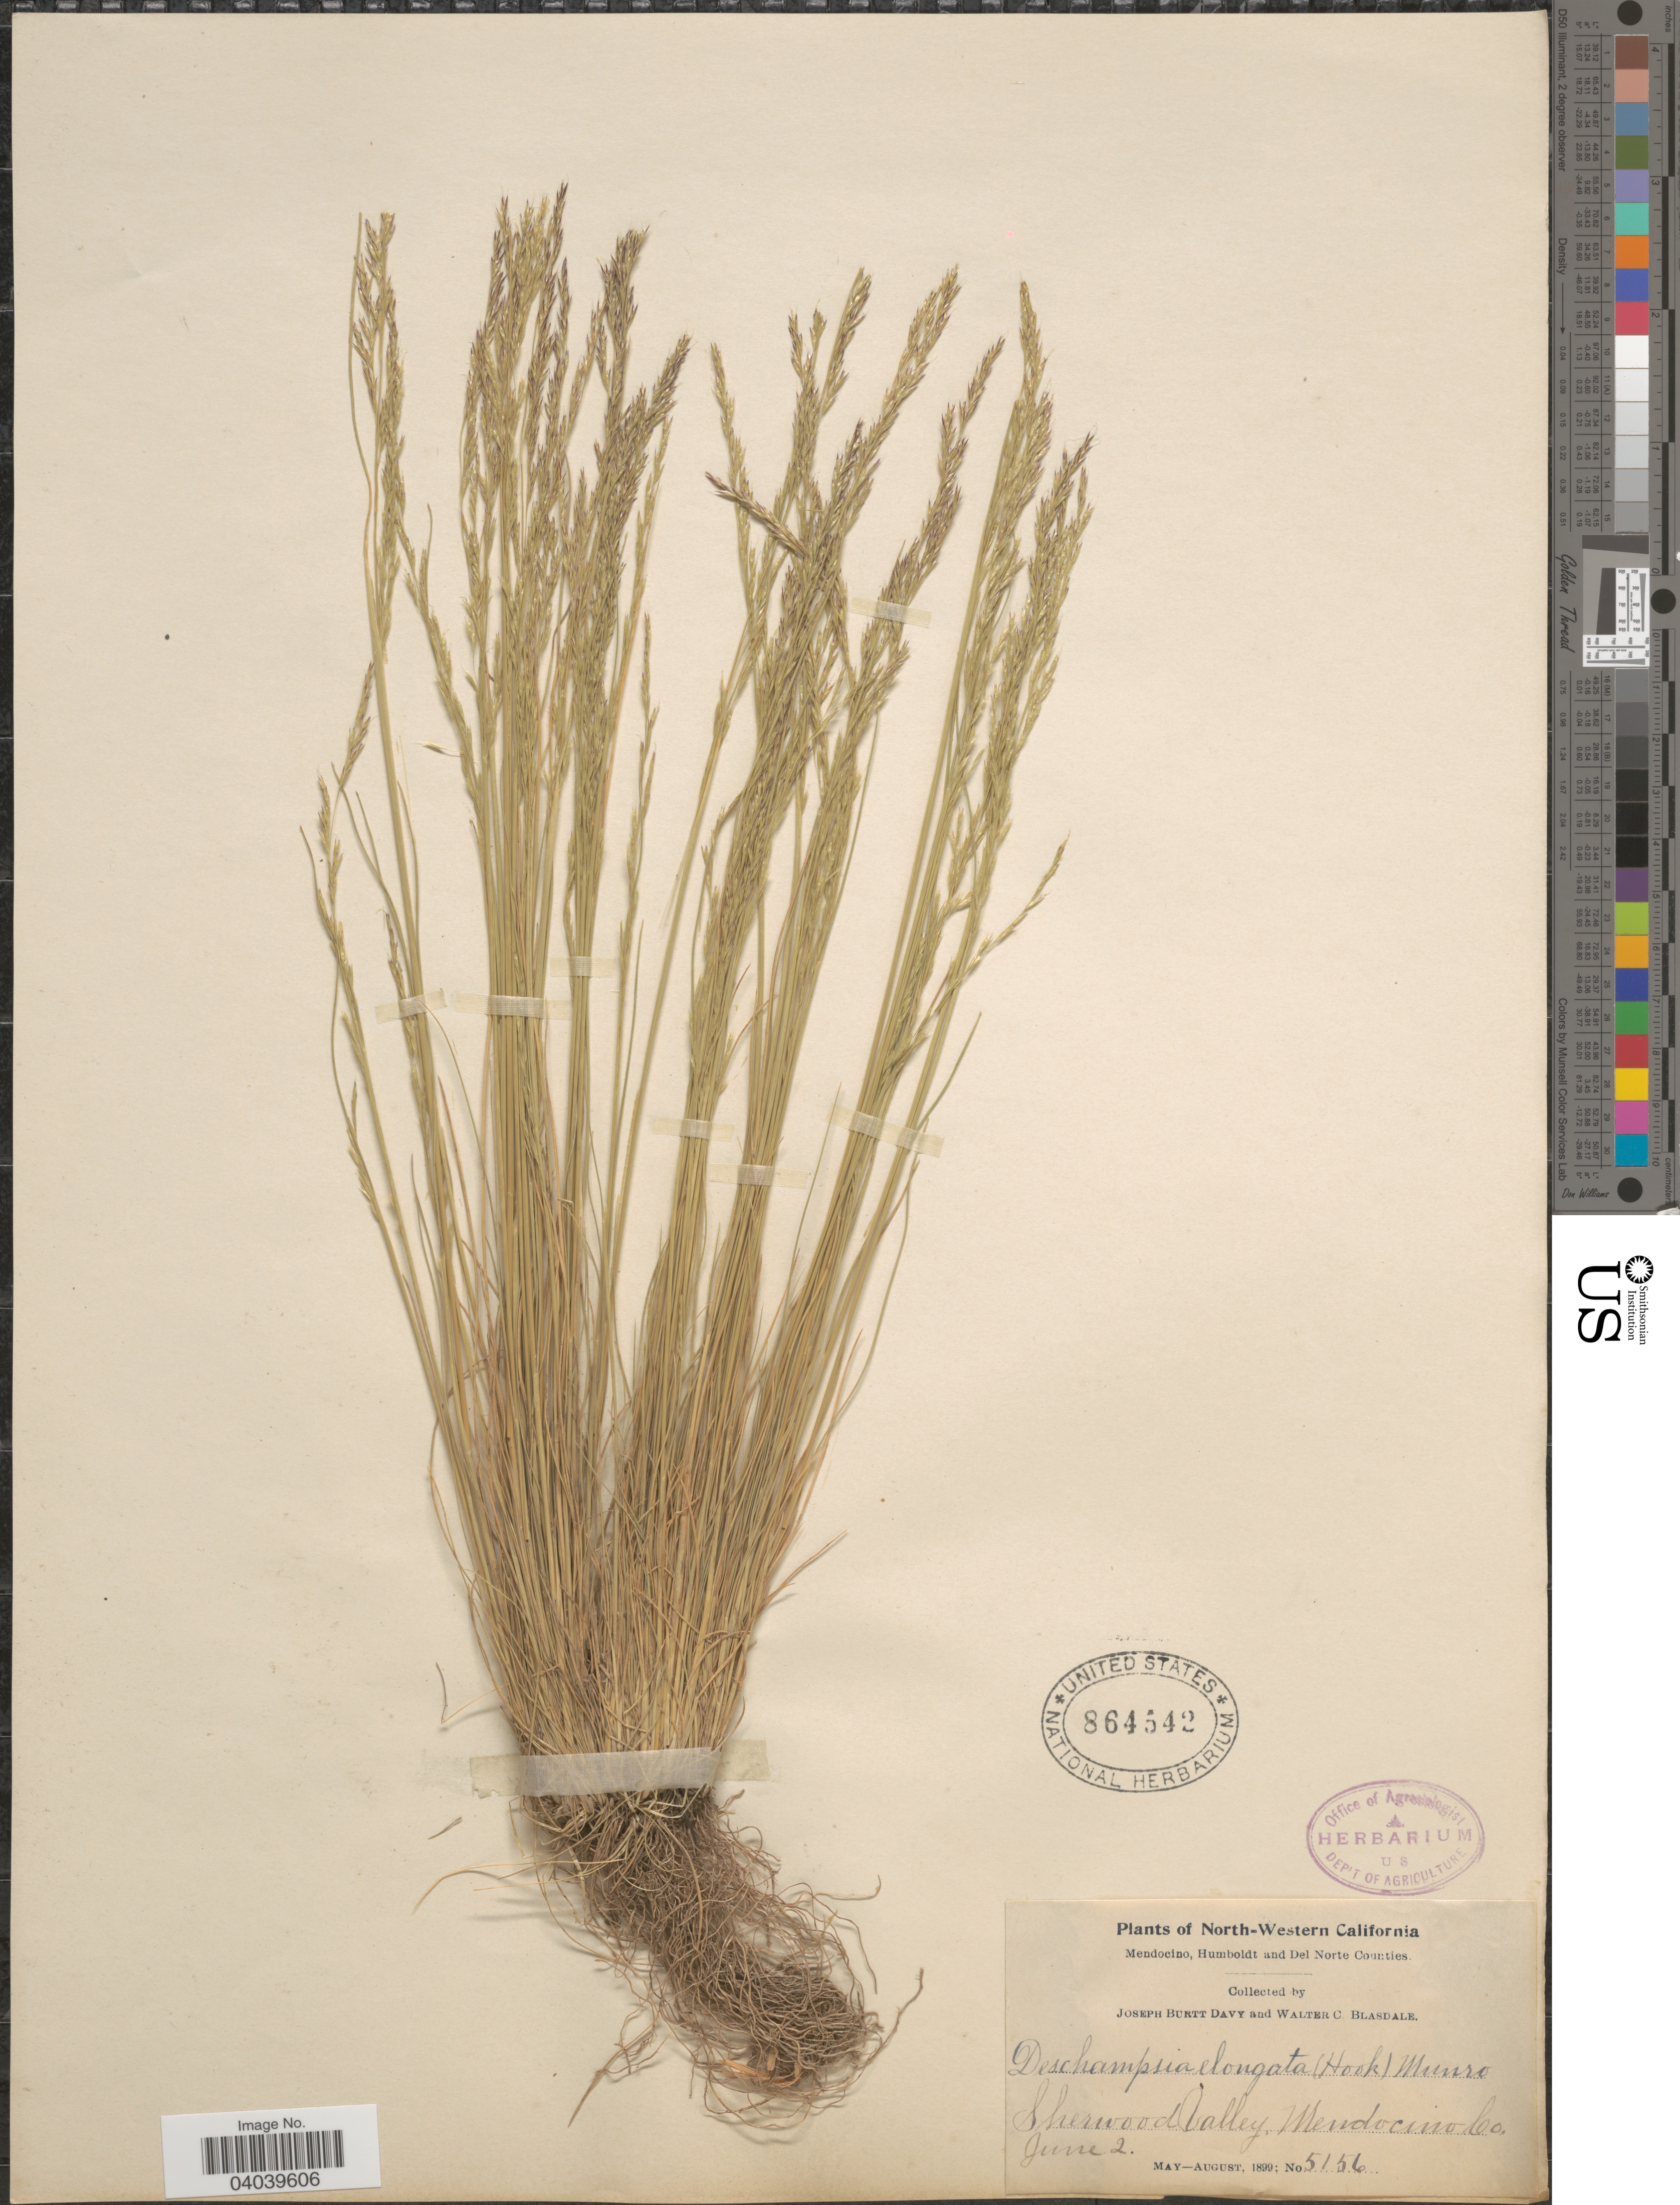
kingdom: Plantae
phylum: Tracheophyta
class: Liliopsida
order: Poales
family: Poaceae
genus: Deschampsia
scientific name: Deschampsia elongata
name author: (Hook.) Munro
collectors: J. Burtt Davy & W. Blasdale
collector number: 5156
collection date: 1899-06-02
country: United States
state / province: California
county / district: Mendocino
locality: North-Western California. Sherwood Valley, Mendocino Co.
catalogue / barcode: US 864542